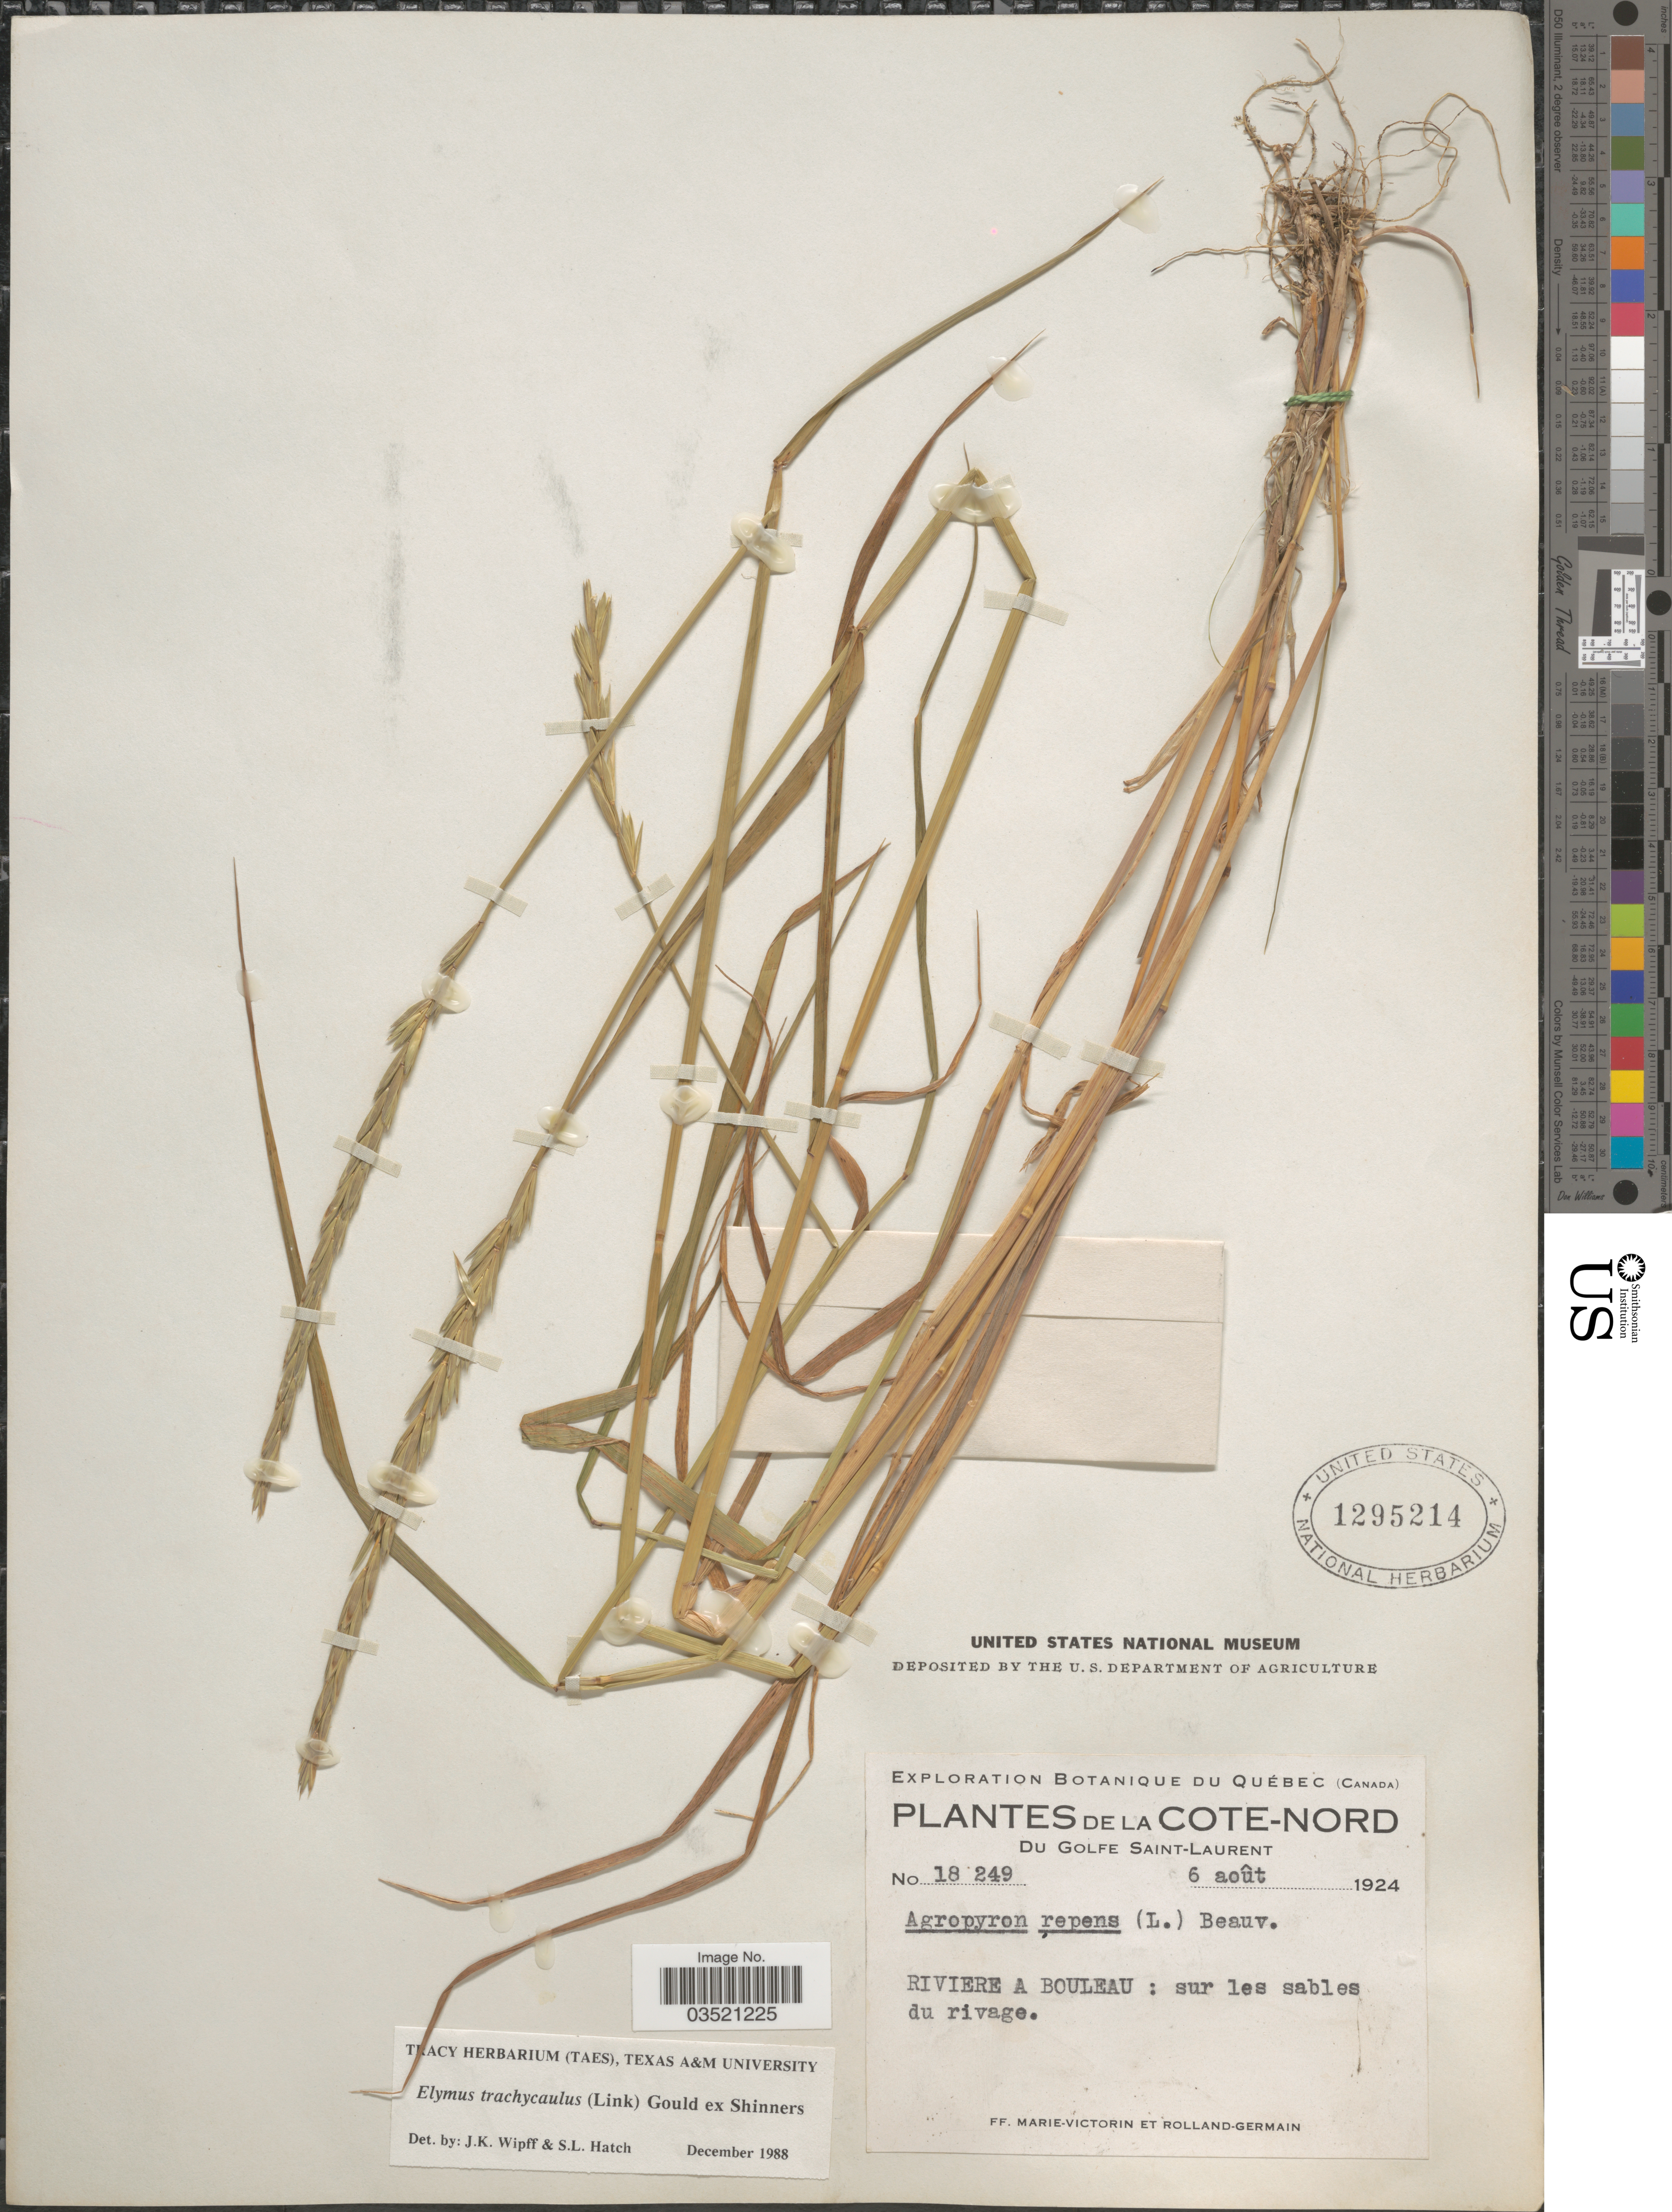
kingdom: Plantae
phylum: Tracheophyta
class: Liliopsida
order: Poales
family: Poaceae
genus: Elymus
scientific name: Elymus trachycaulus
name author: (Link) Gould ex Shinners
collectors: F. Marie-Victorin & Rolland-Germain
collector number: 18249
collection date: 1924-08-06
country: Canada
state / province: Quebec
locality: Exploration Botanique du Québec. Cote-Nord du Golfe Saint-Laurent. Riviere A Bouleau: sur les sables du rivage.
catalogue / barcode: US 1295214